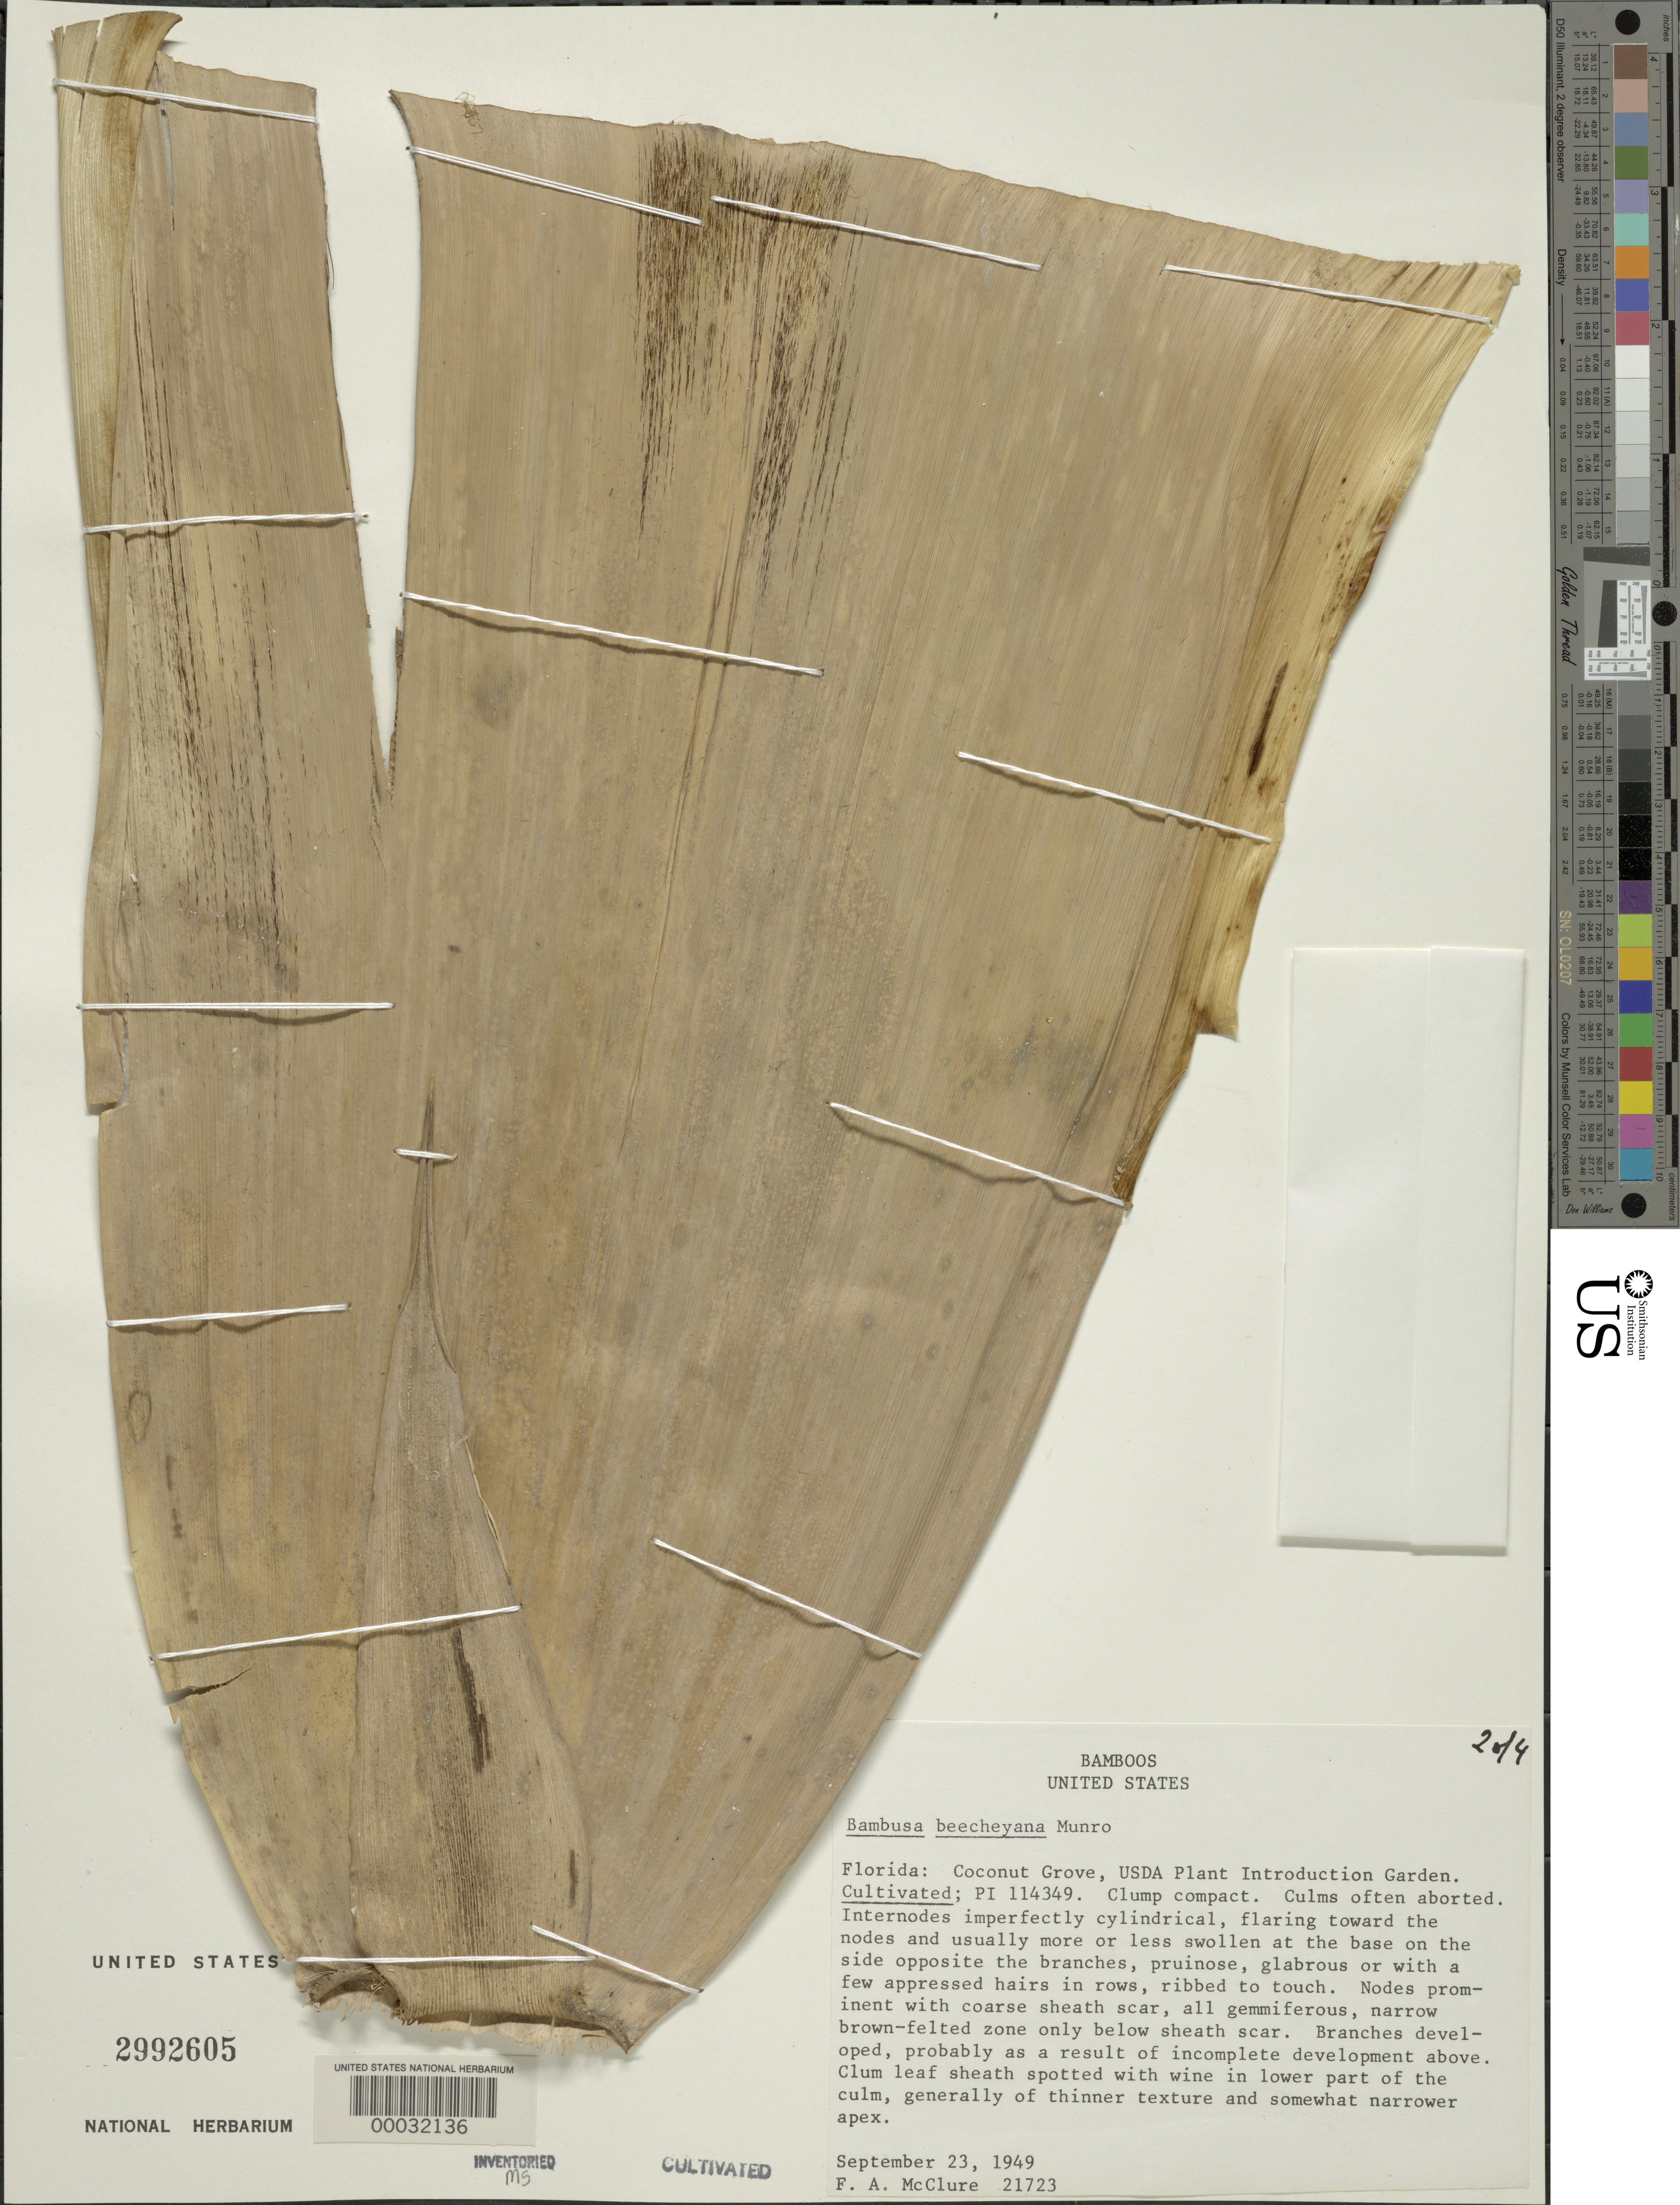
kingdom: Plantae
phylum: Tracheophyta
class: Liliopsida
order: Poales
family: Poaceae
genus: Bambusa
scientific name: Bambusa beecheyana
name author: Munro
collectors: F. A. McClure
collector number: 21723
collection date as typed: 23 Sep 1949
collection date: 1949-09-23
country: United States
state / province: Florida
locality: U.s.d.a. plant introduction station-coconut grove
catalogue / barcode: US 2992605